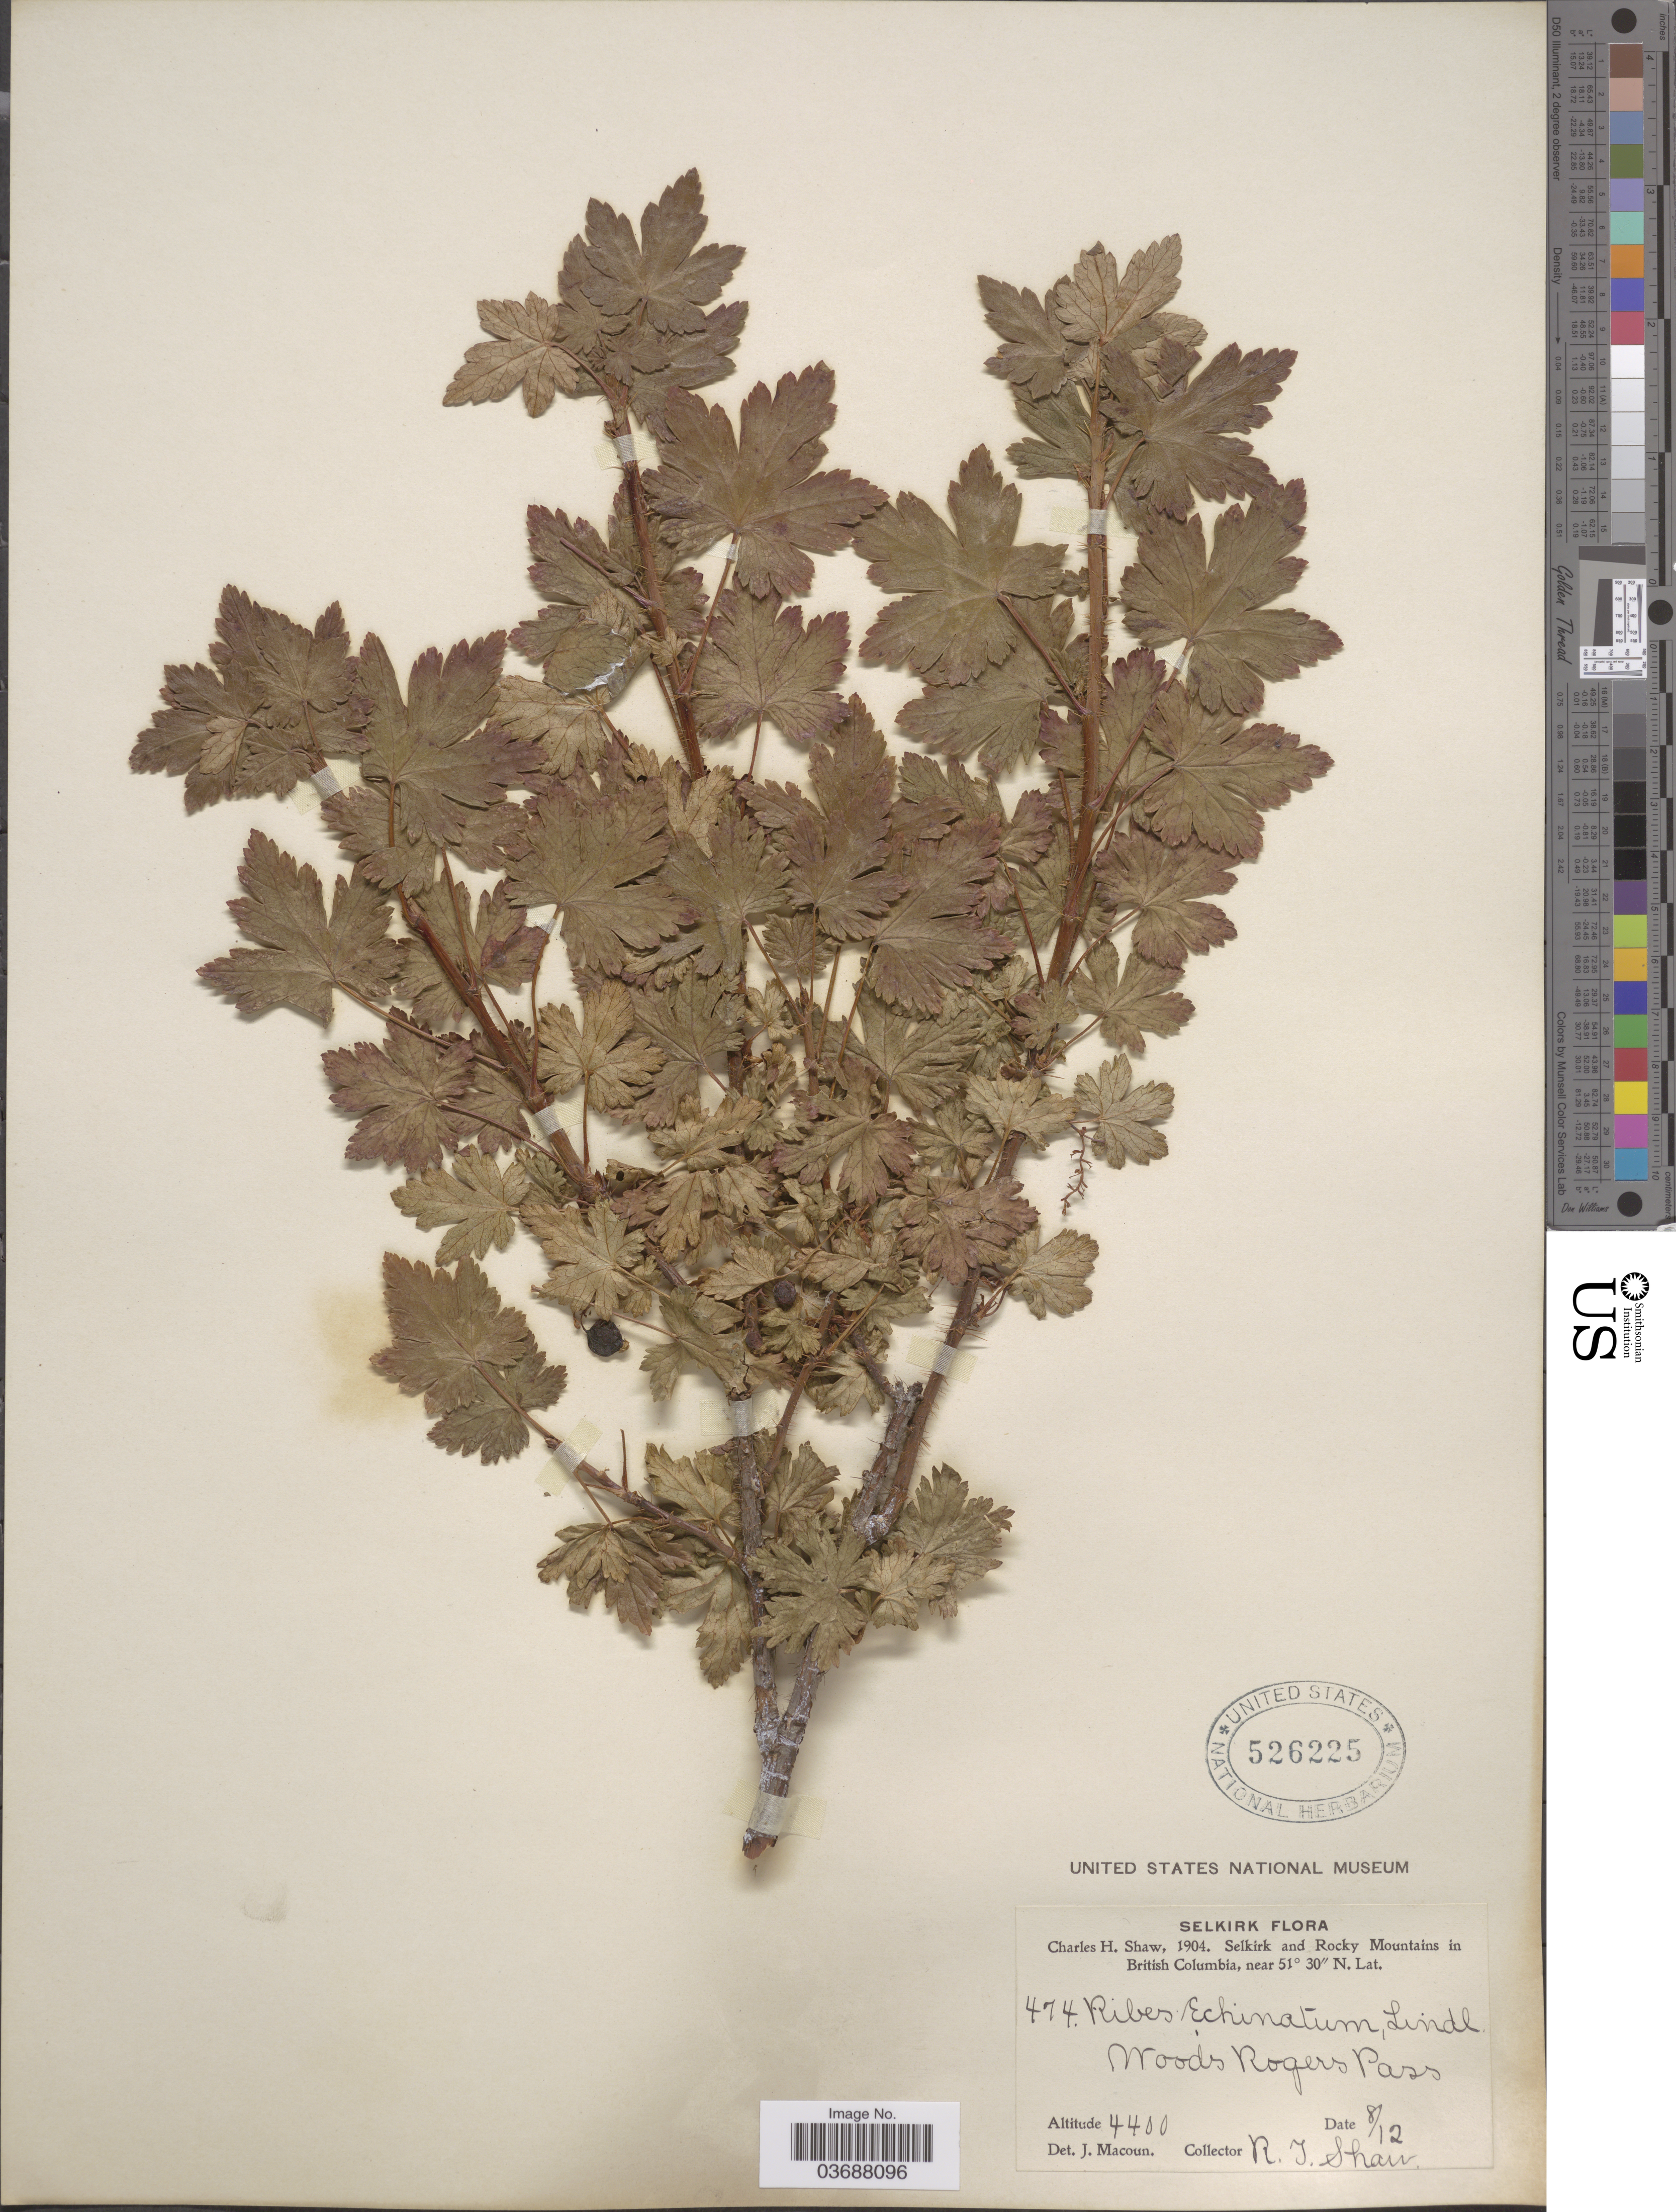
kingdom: Plantae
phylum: Tracheophyta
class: Magnoliopsida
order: Saxifragales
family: Grossulariaceae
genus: Ribes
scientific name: Ribes lacustre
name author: (Pers.) Poir.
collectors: R. J. Shaw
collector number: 474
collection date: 1904-12-08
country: Canada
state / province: British Columbia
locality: Selkirk. Selkirk and Rocky Mountains in British Columbia. Woods Rogers Pass.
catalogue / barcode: US 526225